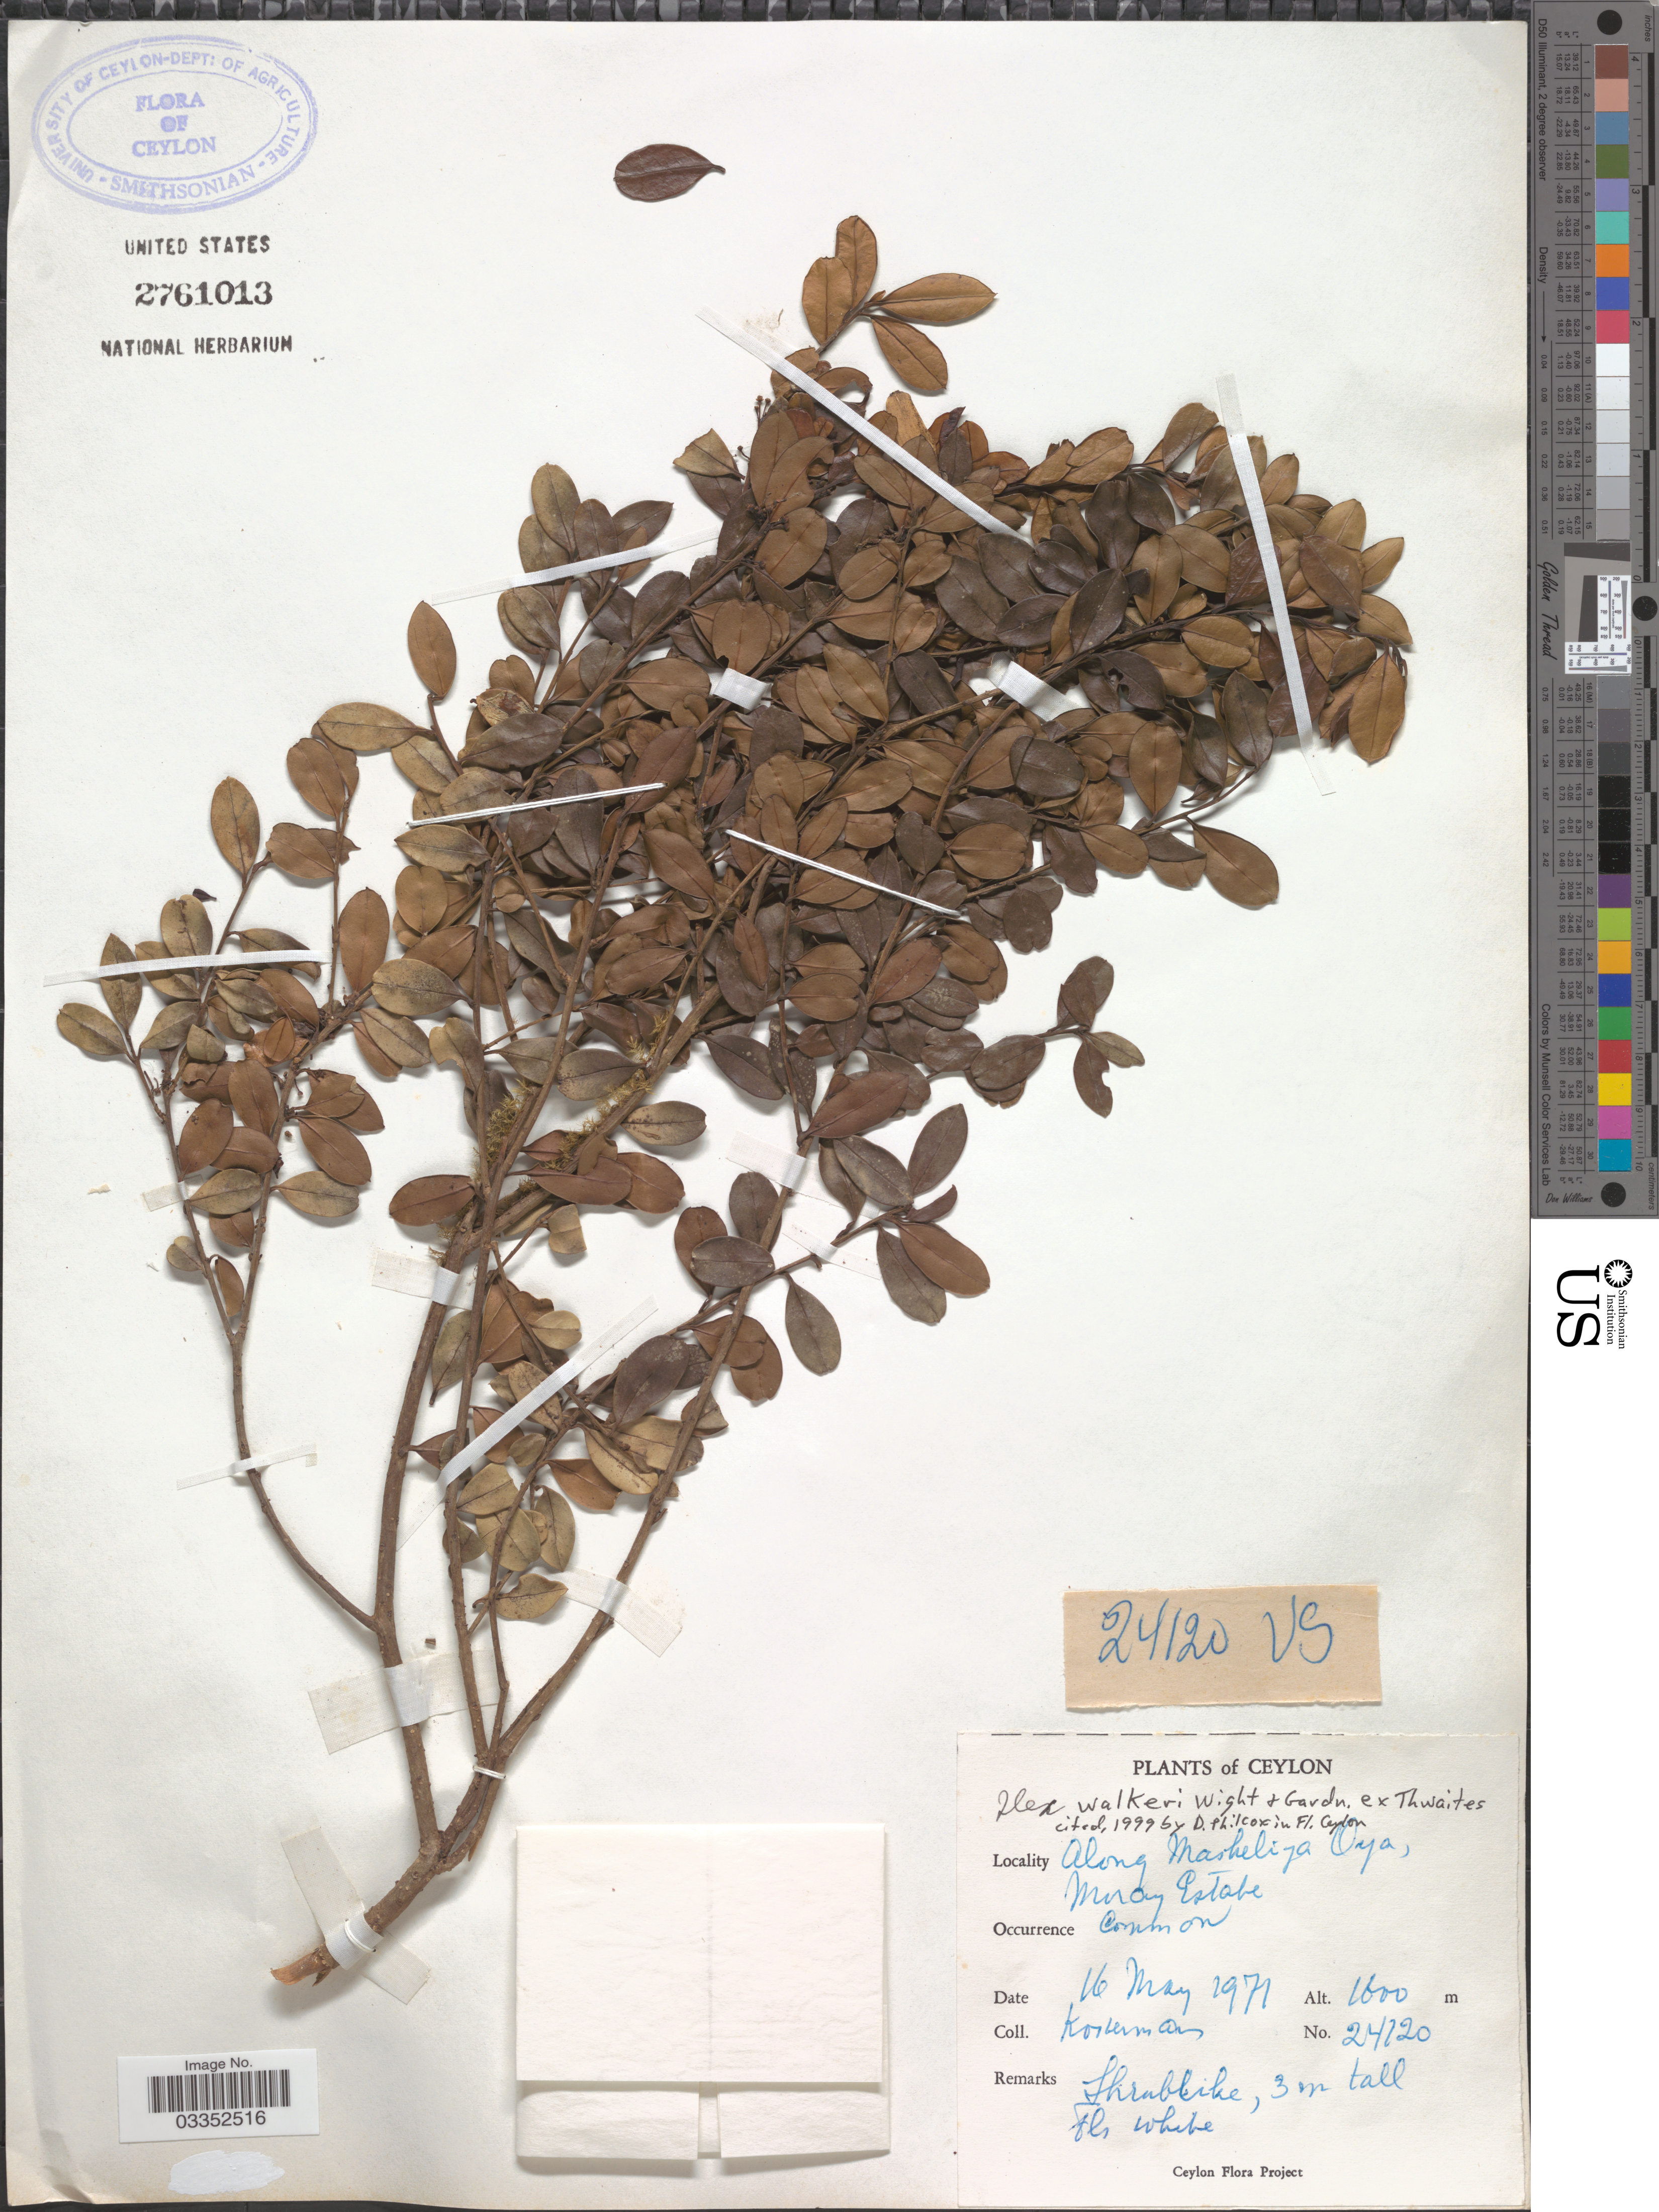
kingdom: Plantae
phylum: Tracheophyta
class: Magnoliopsida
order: Aquifoliales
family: Aquifoliaceae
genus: Ilex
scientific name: Ilex walkeri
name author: W. Wight & Gardner ex Thwaites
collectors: Kostermans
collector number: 24120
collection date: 1971-05-16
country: Sri Lanka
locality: Ceylon, Along Markeliya Oya, Moray Estate.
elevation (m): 1600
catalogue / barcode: US 2761013